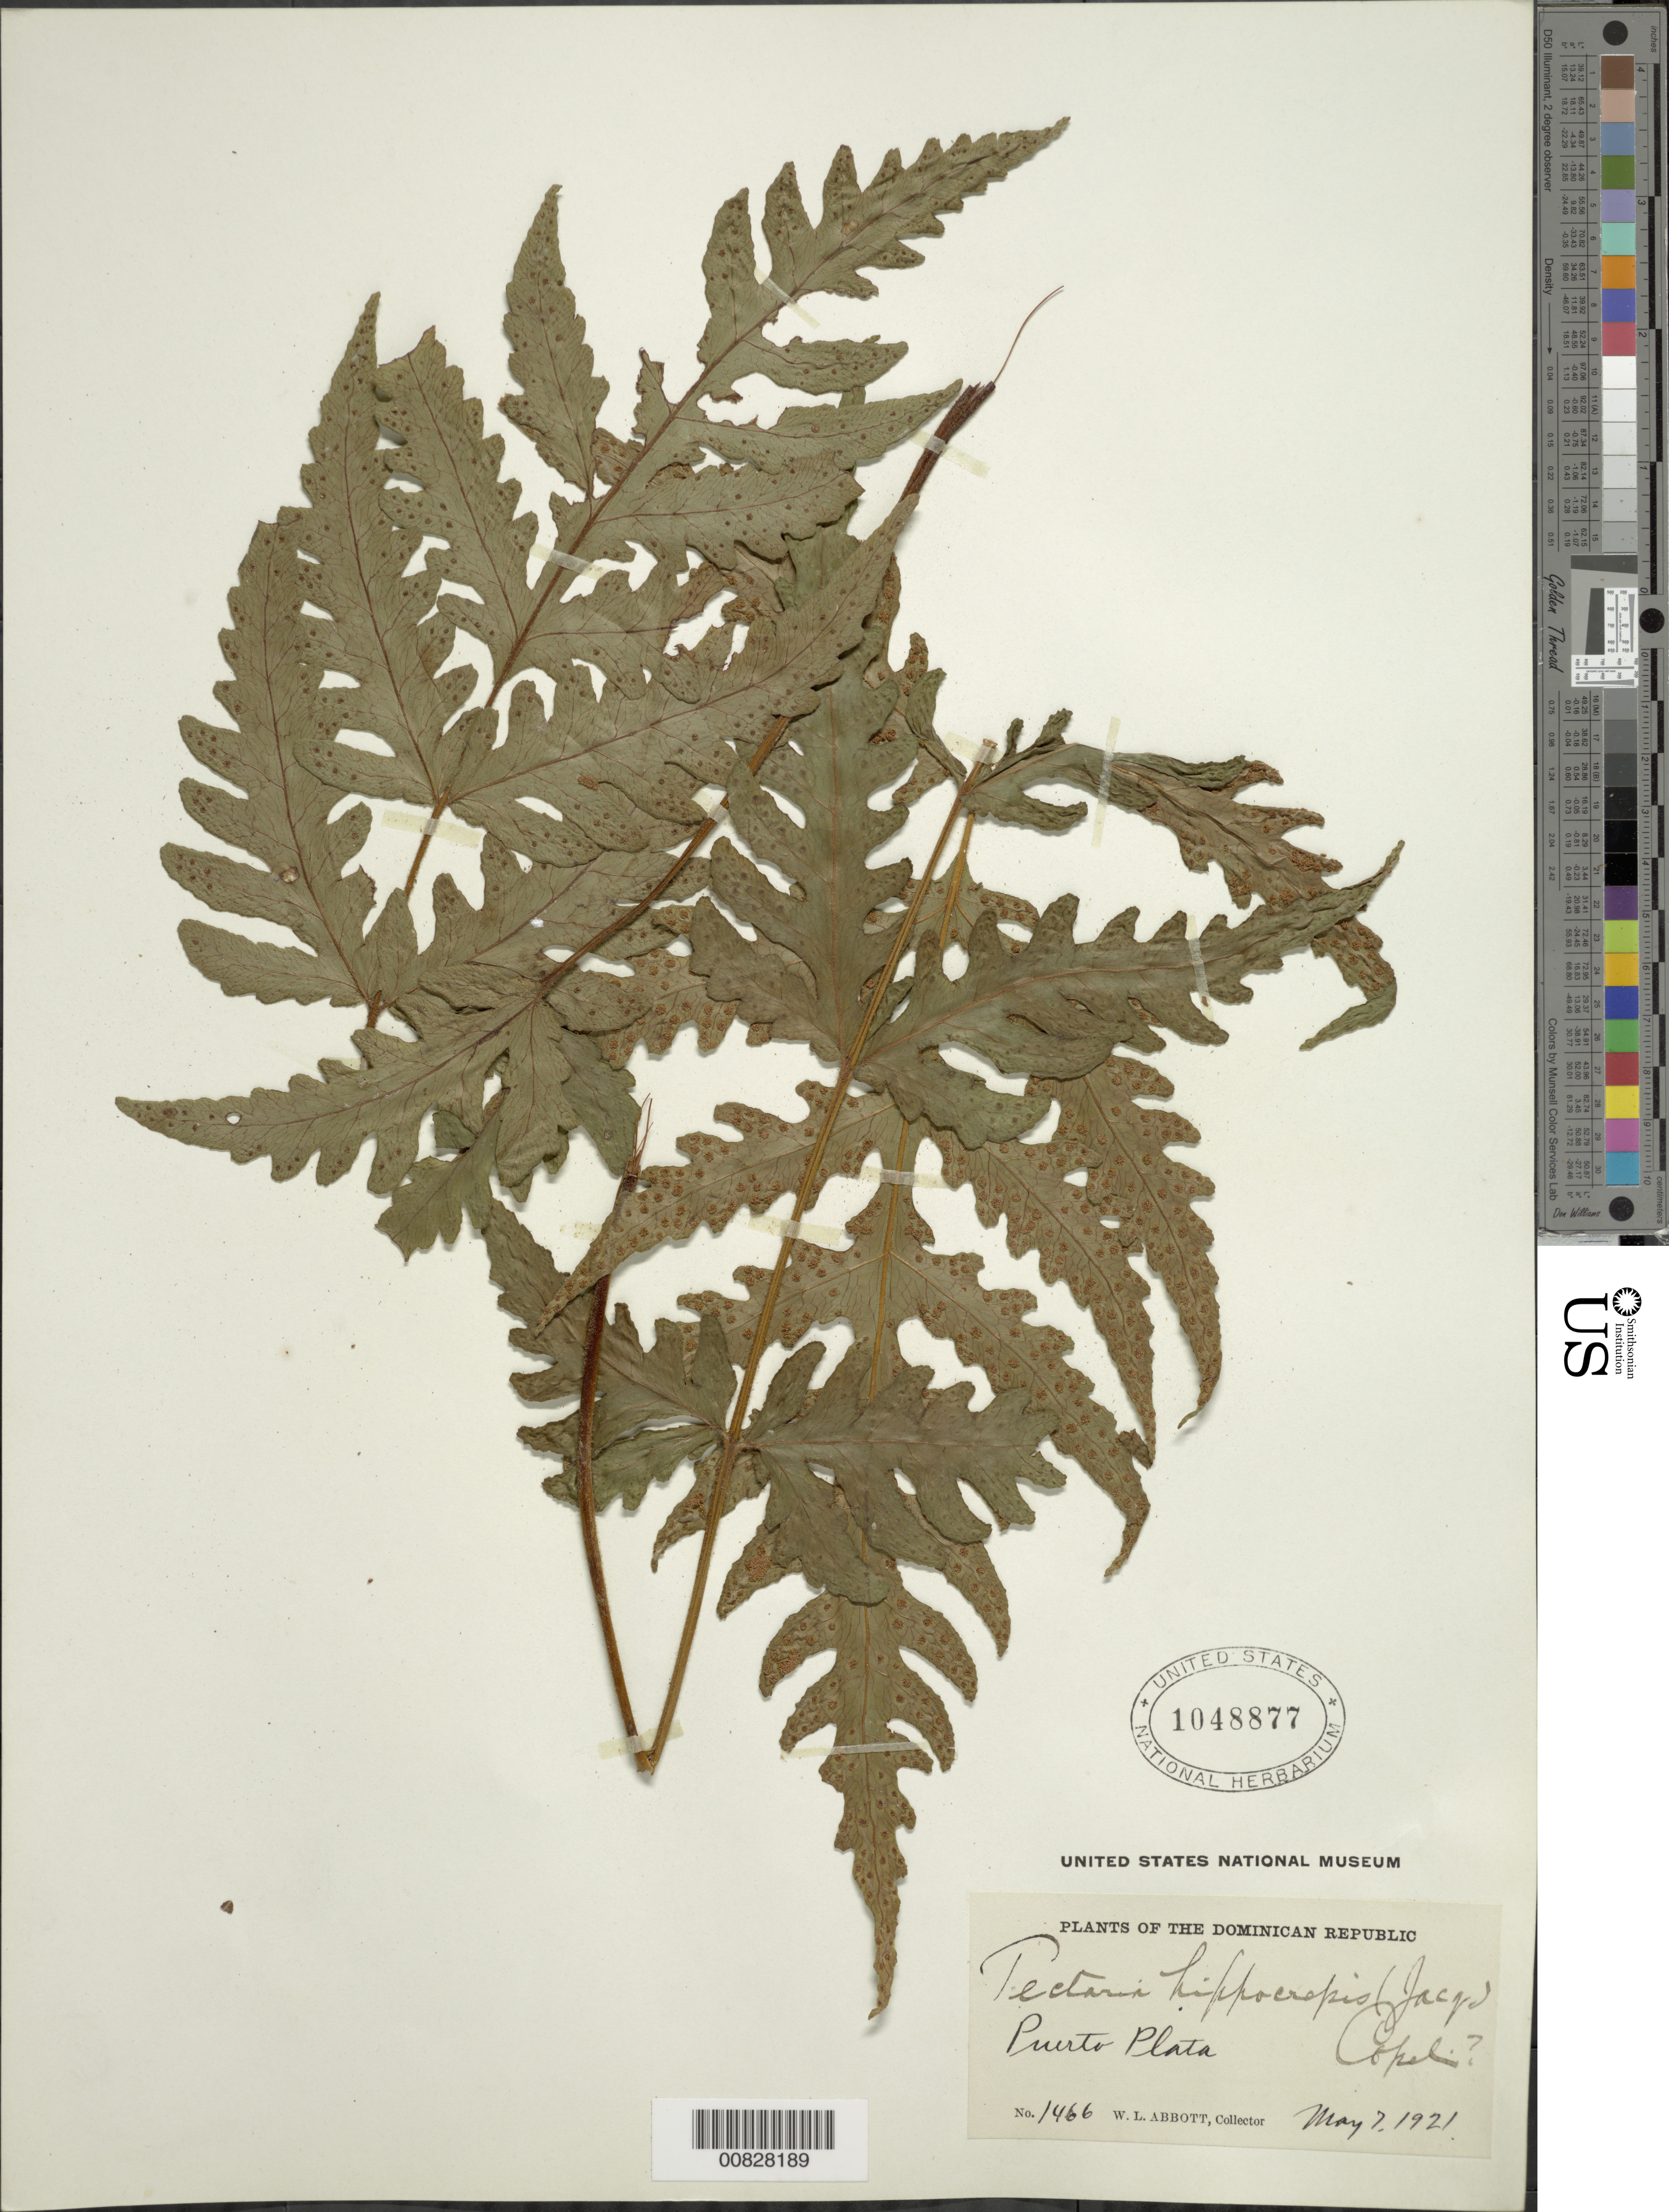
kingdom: Plantae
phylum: Tracheophyta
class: Polypodiopsida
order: Polypodiales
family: Tectariaceae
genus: Tectaria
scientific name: Tectaria cicutaria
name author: (L.) Copel.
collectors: W. L. Abbott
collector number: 1466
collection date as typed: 07 May 1921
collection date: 1921-05-07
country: Dominican Republic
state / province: Puerto Plata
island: Hispaniola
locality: Puerto Plata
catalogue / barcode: US 1048877